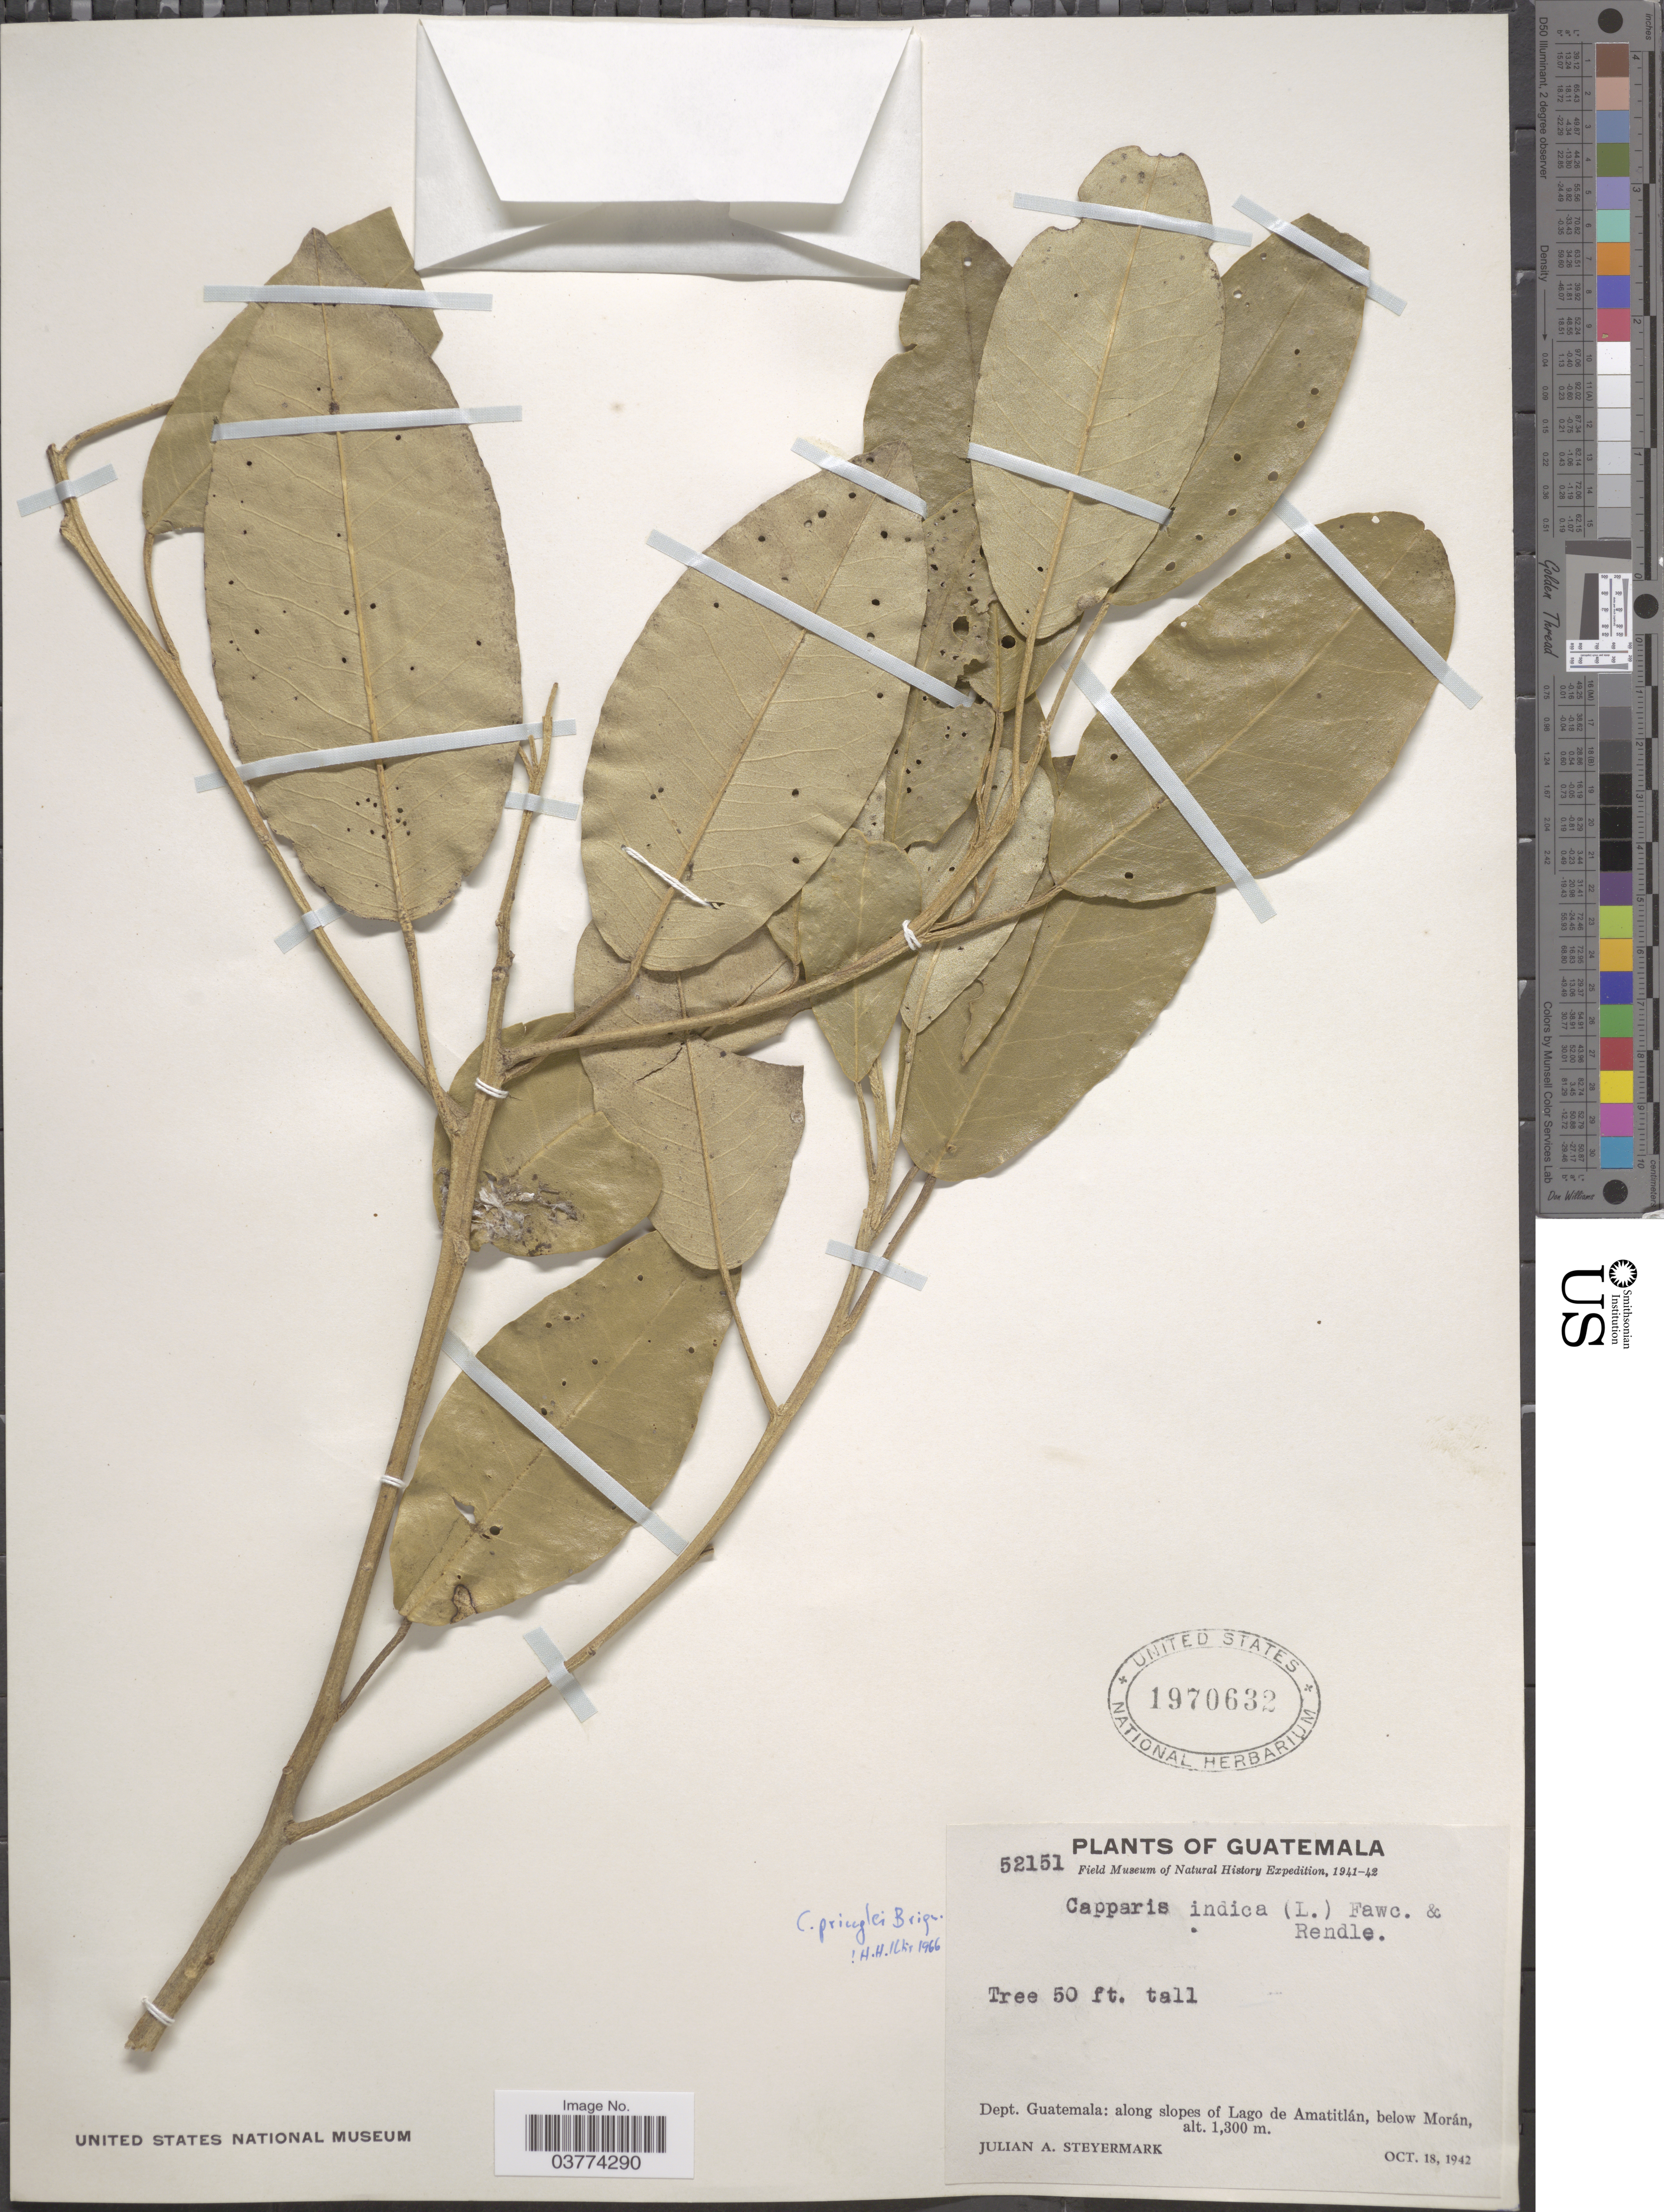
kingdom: Plantae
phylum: Tracheophyta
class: Magnoliopsida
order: Brassicales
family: Capparaceae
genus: Quadrella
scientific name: Quadrella pringlei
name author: (Briq.) Iltis & Cornejo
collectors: J. Steyermark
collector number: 52151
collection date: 1942-10-18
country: Guatemala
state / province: Guatemala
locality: Dept. Guatemala: along slopes of Lago de Amatitlán, below Morán.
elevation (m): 1300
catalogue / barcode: US 1970632